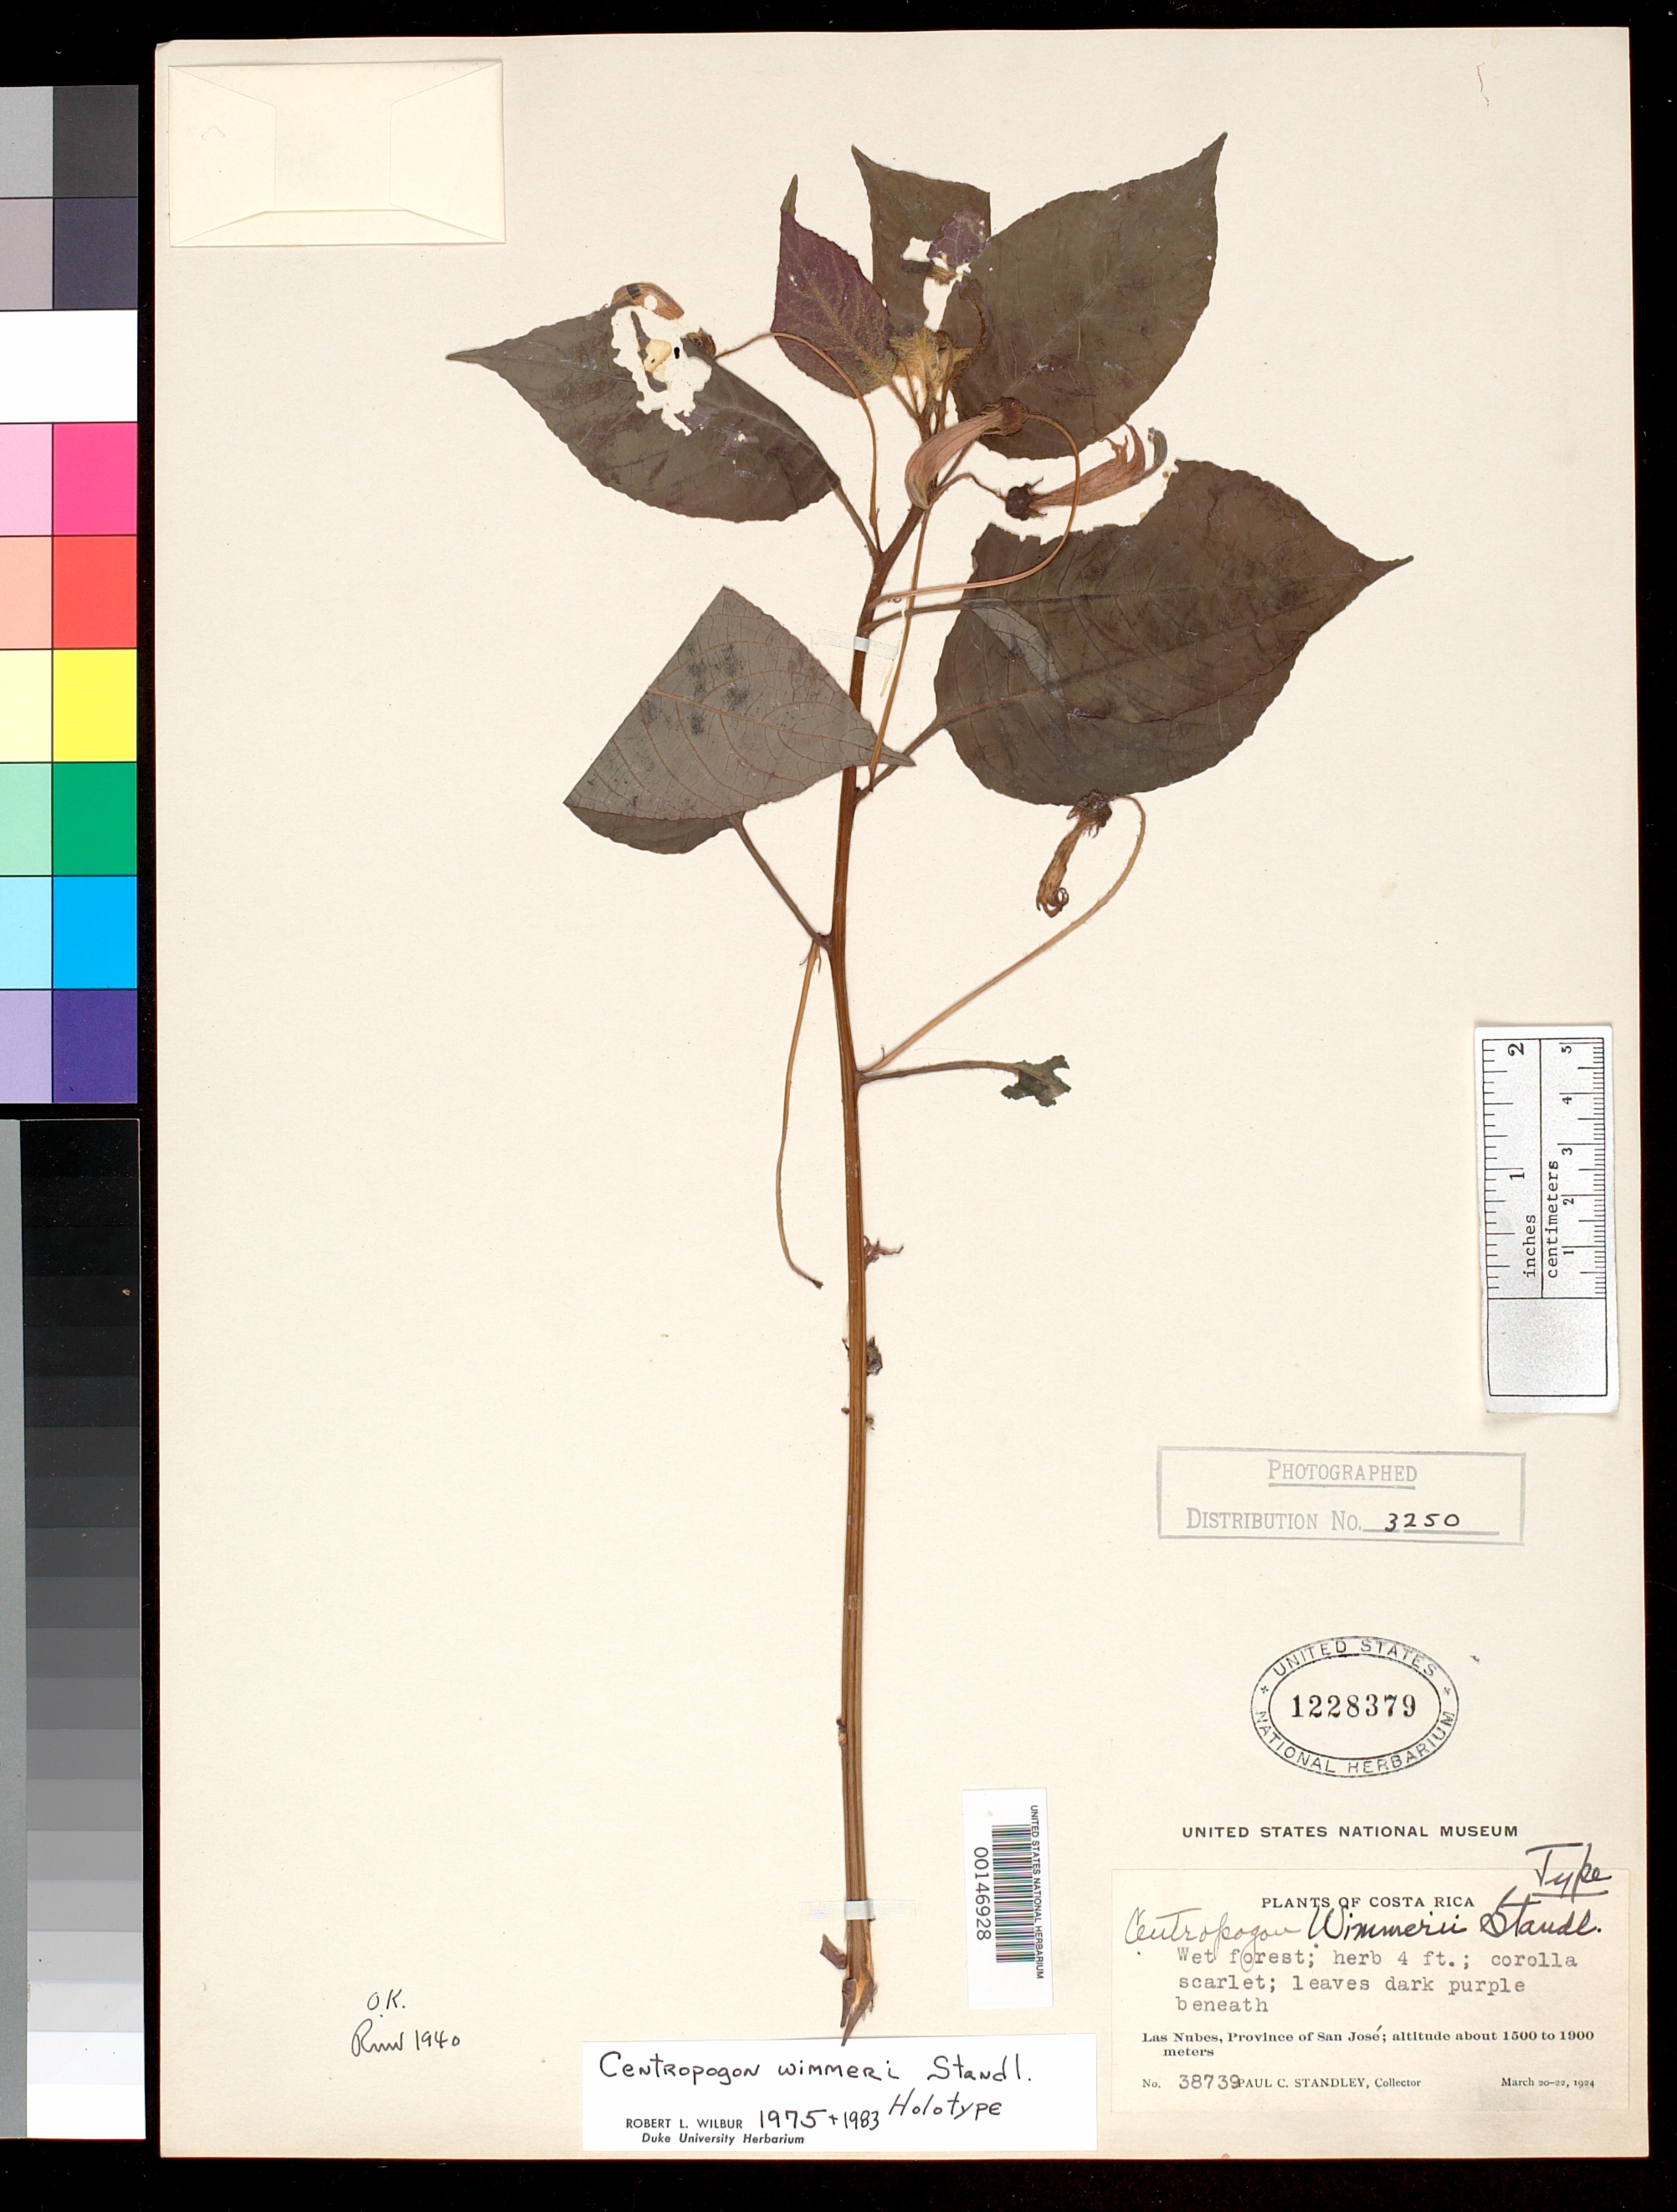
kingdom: Plantae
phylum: Tracheophyta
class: Magnoliopsida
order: Asterales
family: Campanulaceae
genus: Centropogon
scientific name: Centropogon wimmeri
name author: Standl.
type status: Holotype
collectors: P. C. Standley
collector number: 38739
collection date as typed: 20 Mar 1924 to 22 Mar 1924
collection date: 1924-03-20/1924-03-22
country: Costa Rica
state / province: San José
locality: Las Nubes.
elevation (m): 1500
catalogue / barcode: US 1228379